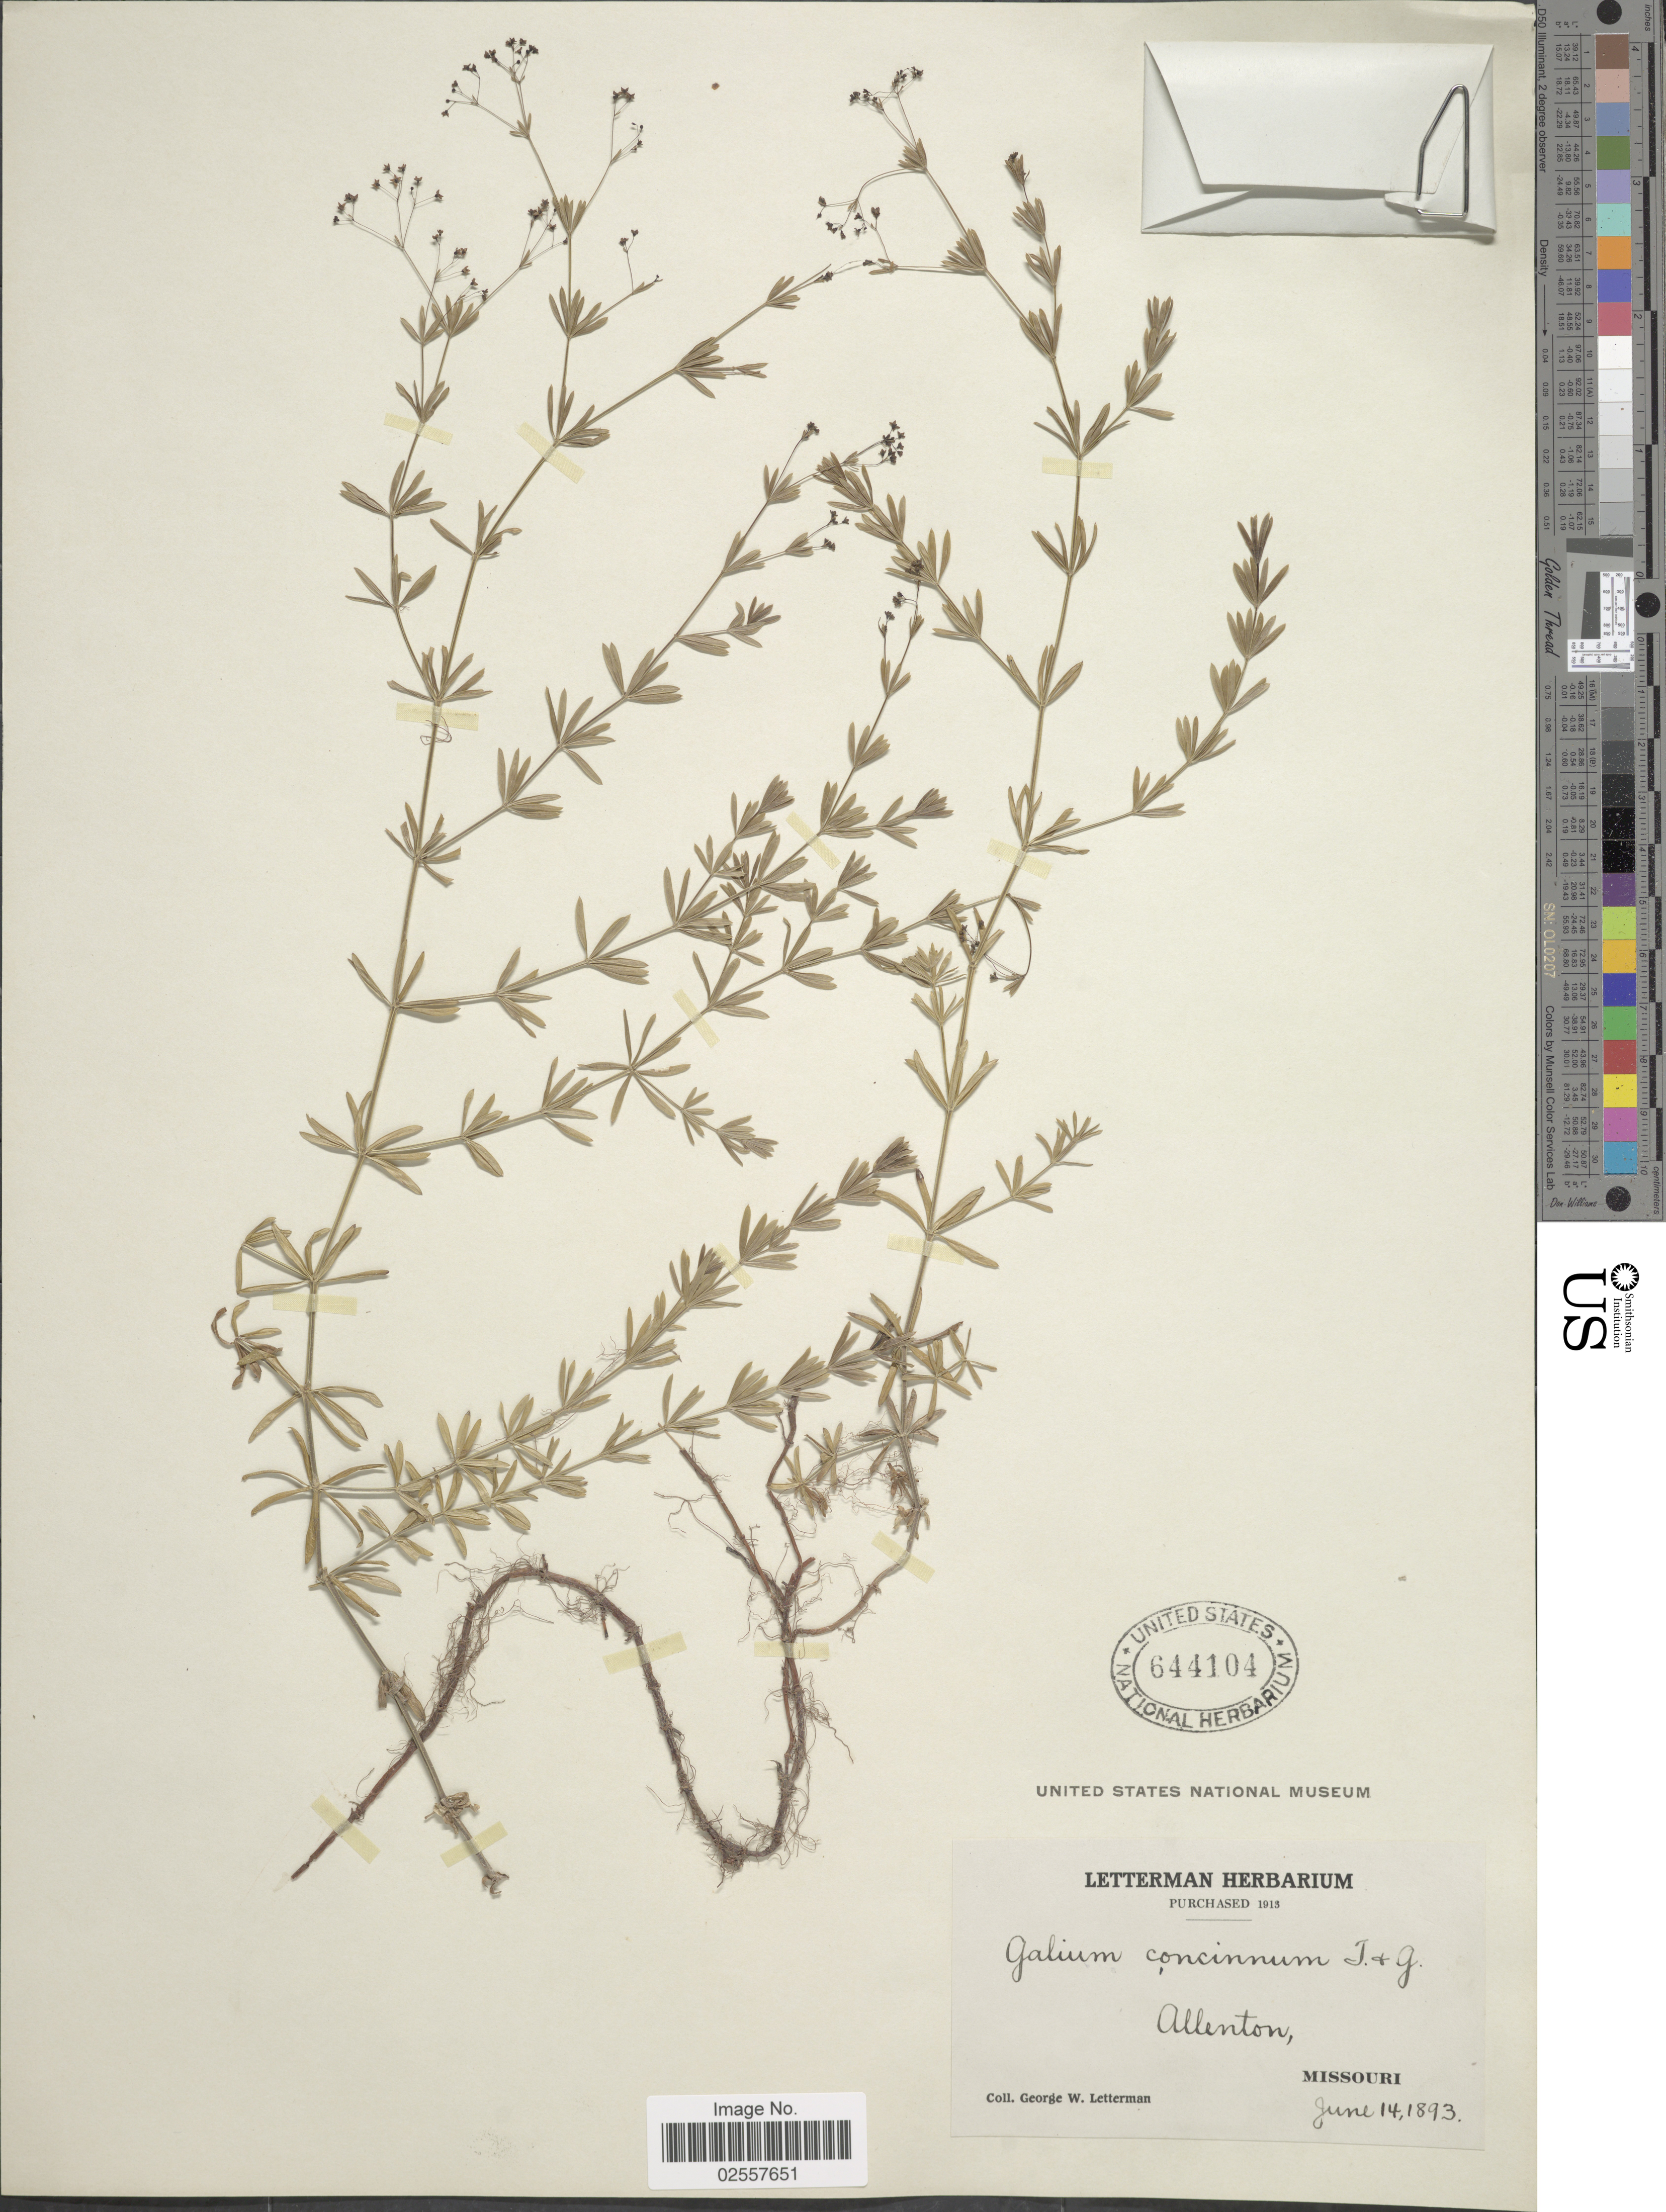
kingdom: Plantae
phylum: Tracheophyta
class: Magnoliopsida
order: Gentianales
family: Rubiaceae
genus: Galium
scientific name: Galium concinnum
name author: Torr. & A. Gray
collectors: G. W. Letterman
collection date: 1893-06-14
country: United States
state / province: Missouri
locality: Allenton.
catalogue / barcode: US 644104